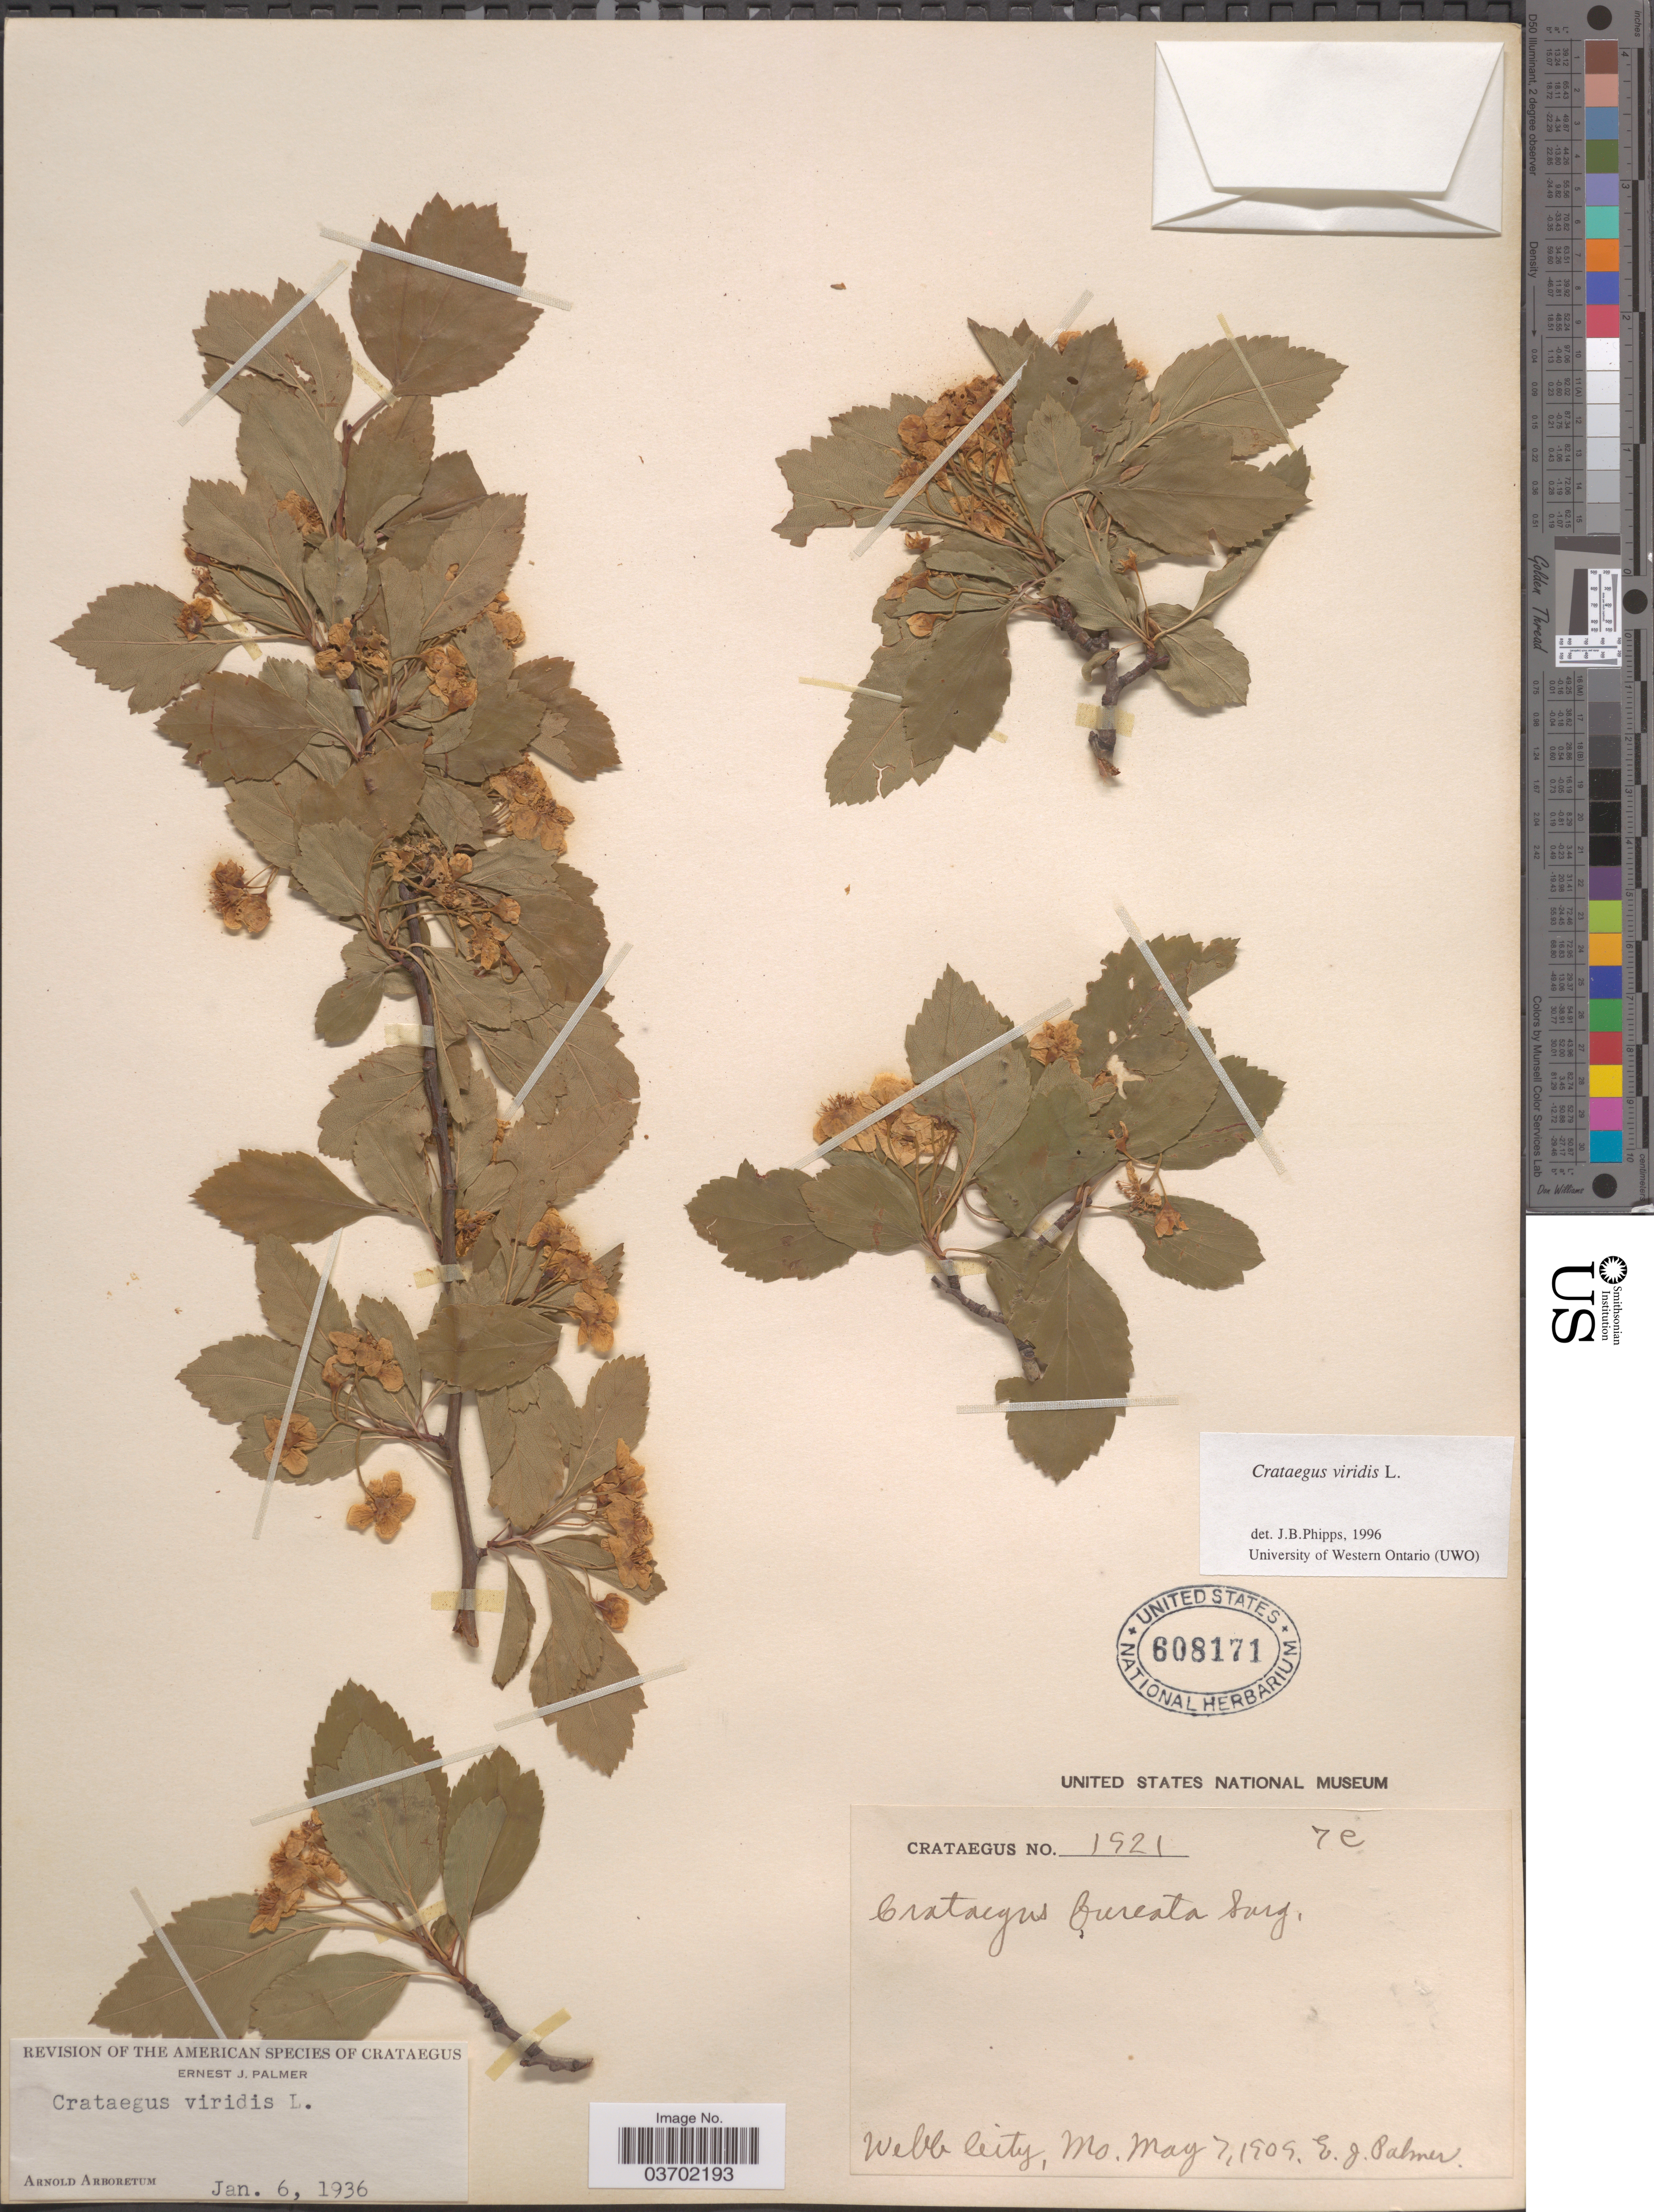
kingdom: Plantae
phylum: Tracheophyta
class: Magnoliopsida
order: Rosales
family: Rosaceae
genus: Crataegus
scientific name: Crataegus viridis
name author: L.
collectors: E. J. Palmer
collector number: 1921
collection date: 1909-05-07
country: United States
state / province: Missouri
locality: Webb City.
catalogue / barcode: US 608171